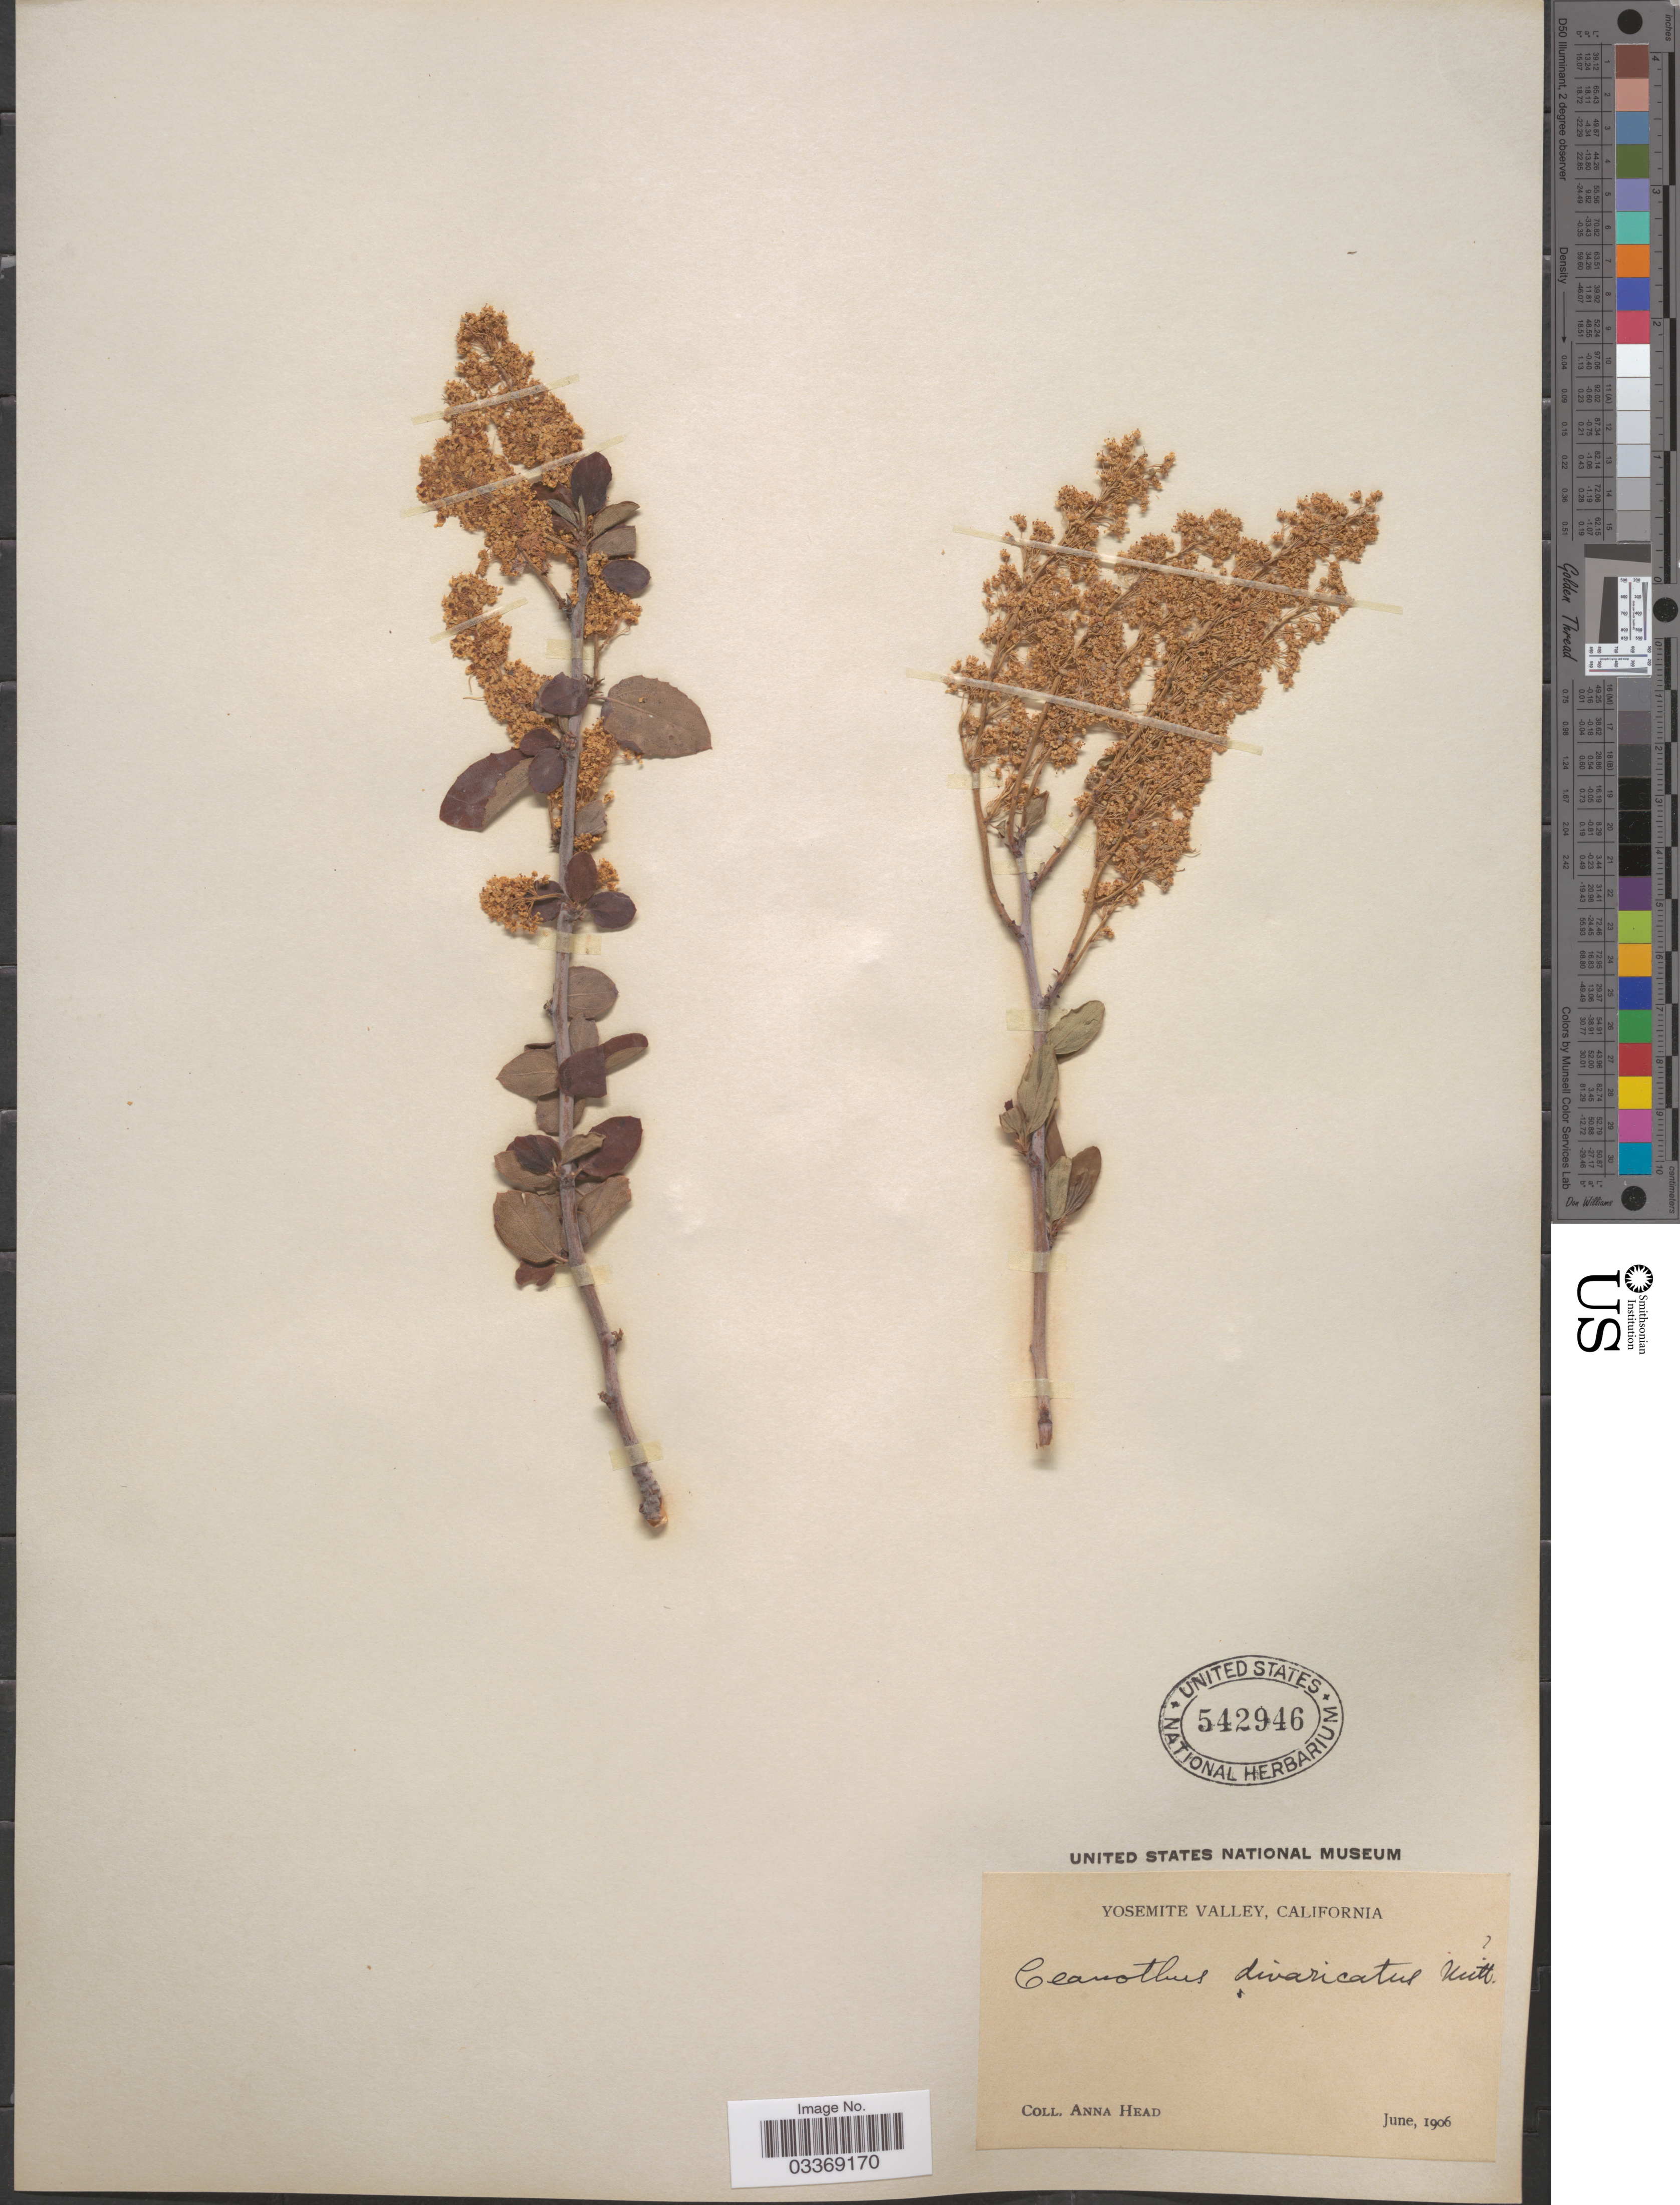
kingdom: Plantae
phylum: Tracheophyta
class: Magnoliopsida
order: Rosales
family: Rhamnaceae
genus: Ceanothus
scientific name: Ceanothus divaricatus var. eglandulosus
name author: Torr.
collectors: A. Head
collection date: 1906-06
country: United States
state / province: California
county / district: Mariposa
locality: Yosemite Valley.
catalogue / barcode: US 542946